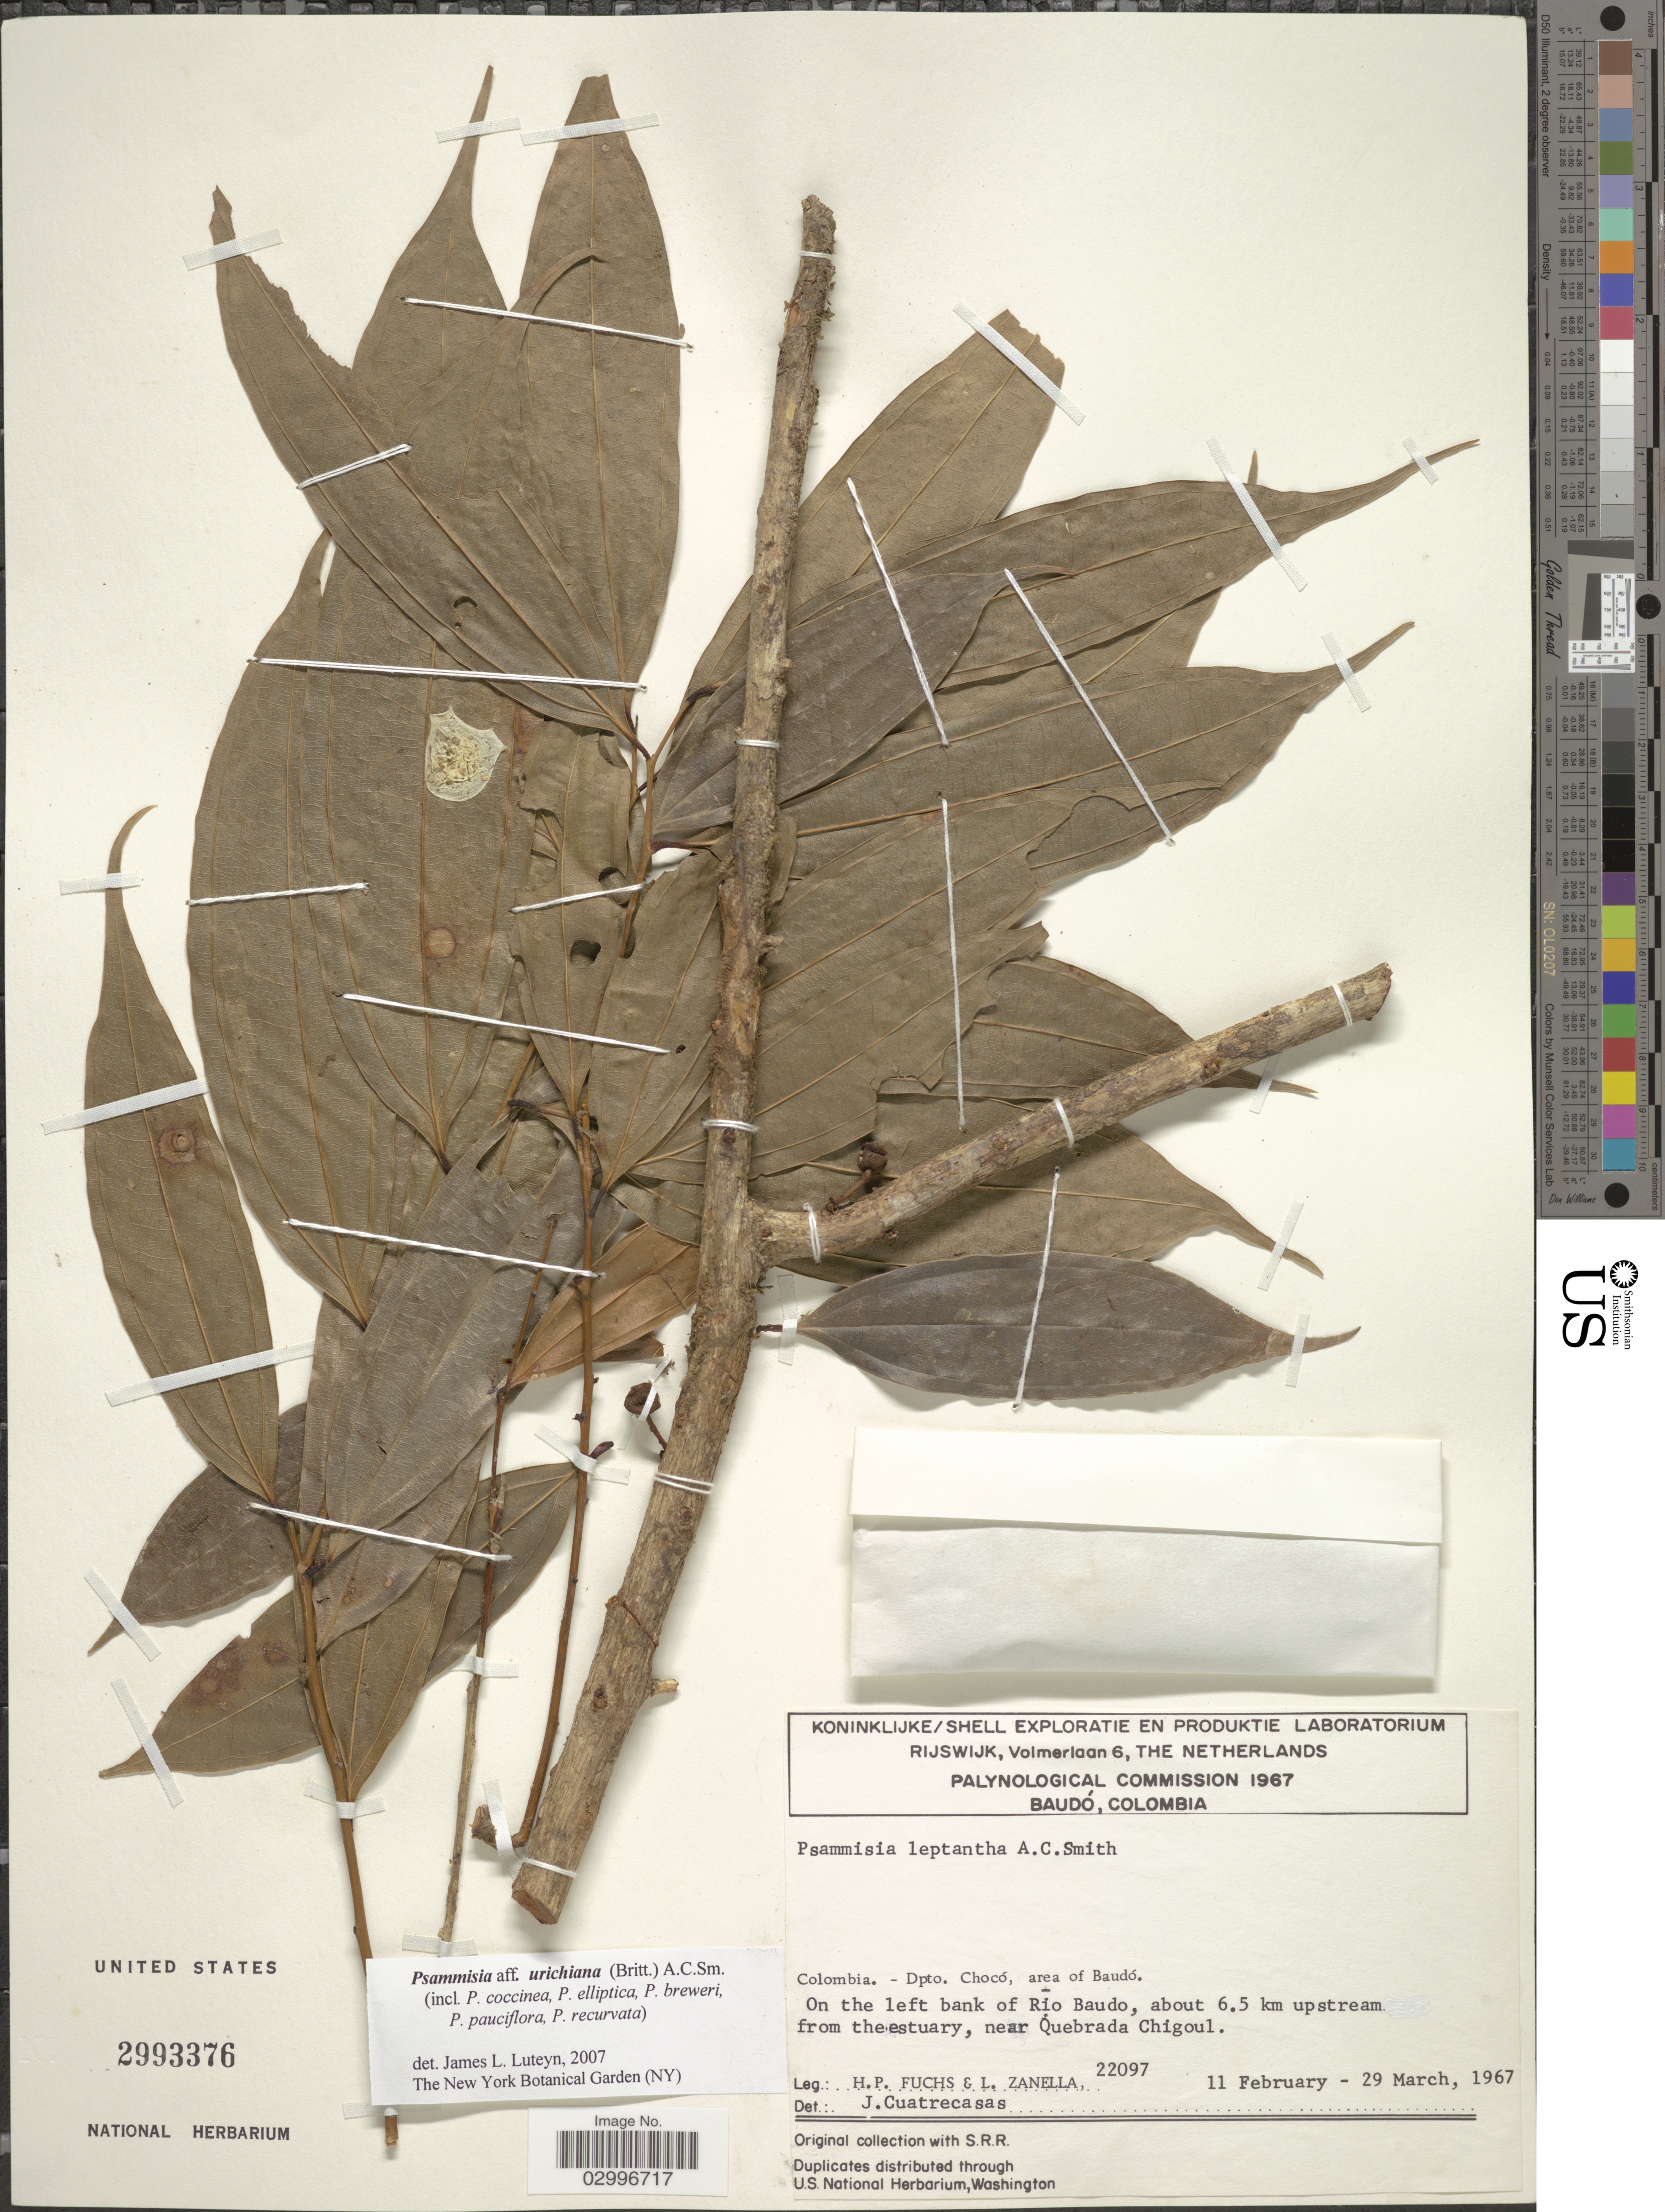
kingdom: Plantae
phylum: Tracheophyta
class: Magnoliopsida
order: Ericales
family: Ericaceae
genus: Psammisia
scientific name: Psammisia urichiana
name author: (Britton) A.C. Sm.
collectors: H. P. Fuchs & L. Zanella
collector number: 22097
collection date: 1967-02-11/1967-03-29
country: Colombia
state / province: Chocó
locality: Dpto. Chocó, area of Baudó. On the left bank of Rio Baudo, about 6.5 km upstream from the estuary, near Quebrada Chigoul.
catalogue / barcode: US 2993376